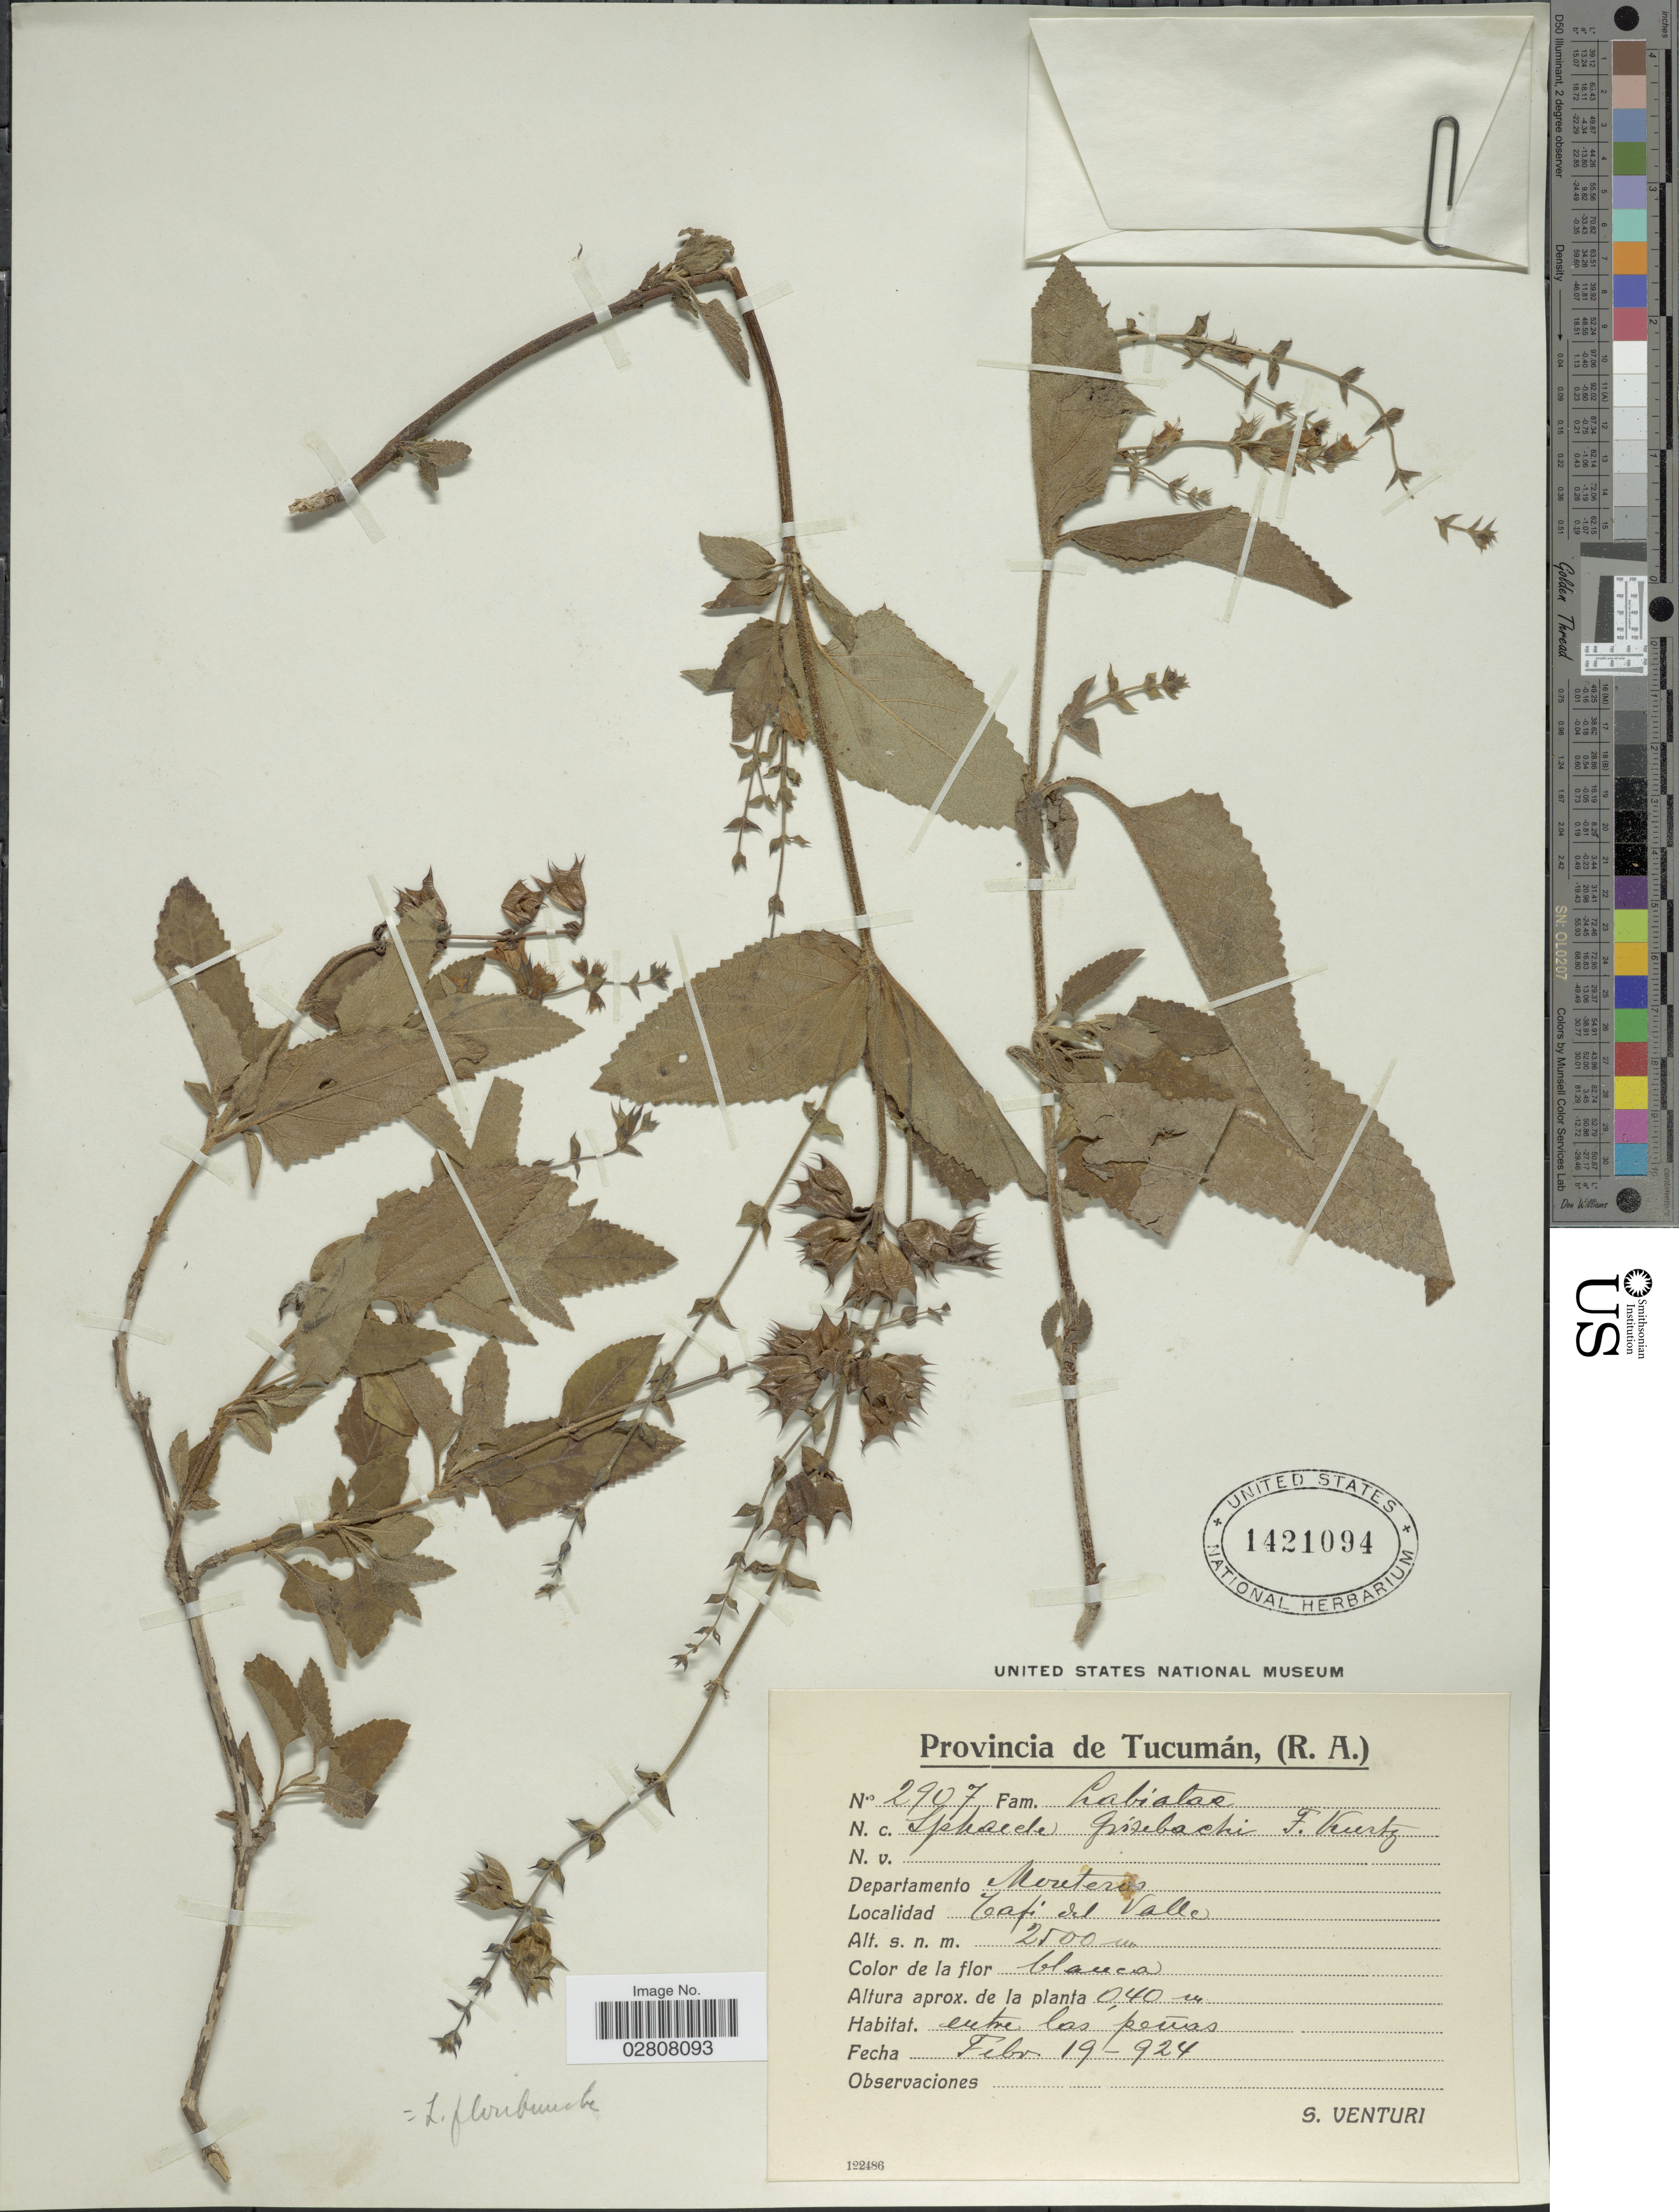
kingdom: Plantae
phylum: Tracheophyta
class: Magnoliopsida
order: Lamiales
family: Lamiaceae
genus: Lepechinia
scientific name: Lepechinia floribunda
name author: (Benth.) Epling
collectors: S. Venturi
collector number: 2907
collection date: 1924-02-19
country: Argentina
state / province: Tucuman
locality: Provincia de Tucumán, (R.A,). Departamento Monteros. Tafi del Valle.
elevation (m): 2500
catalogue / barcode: US 1421094